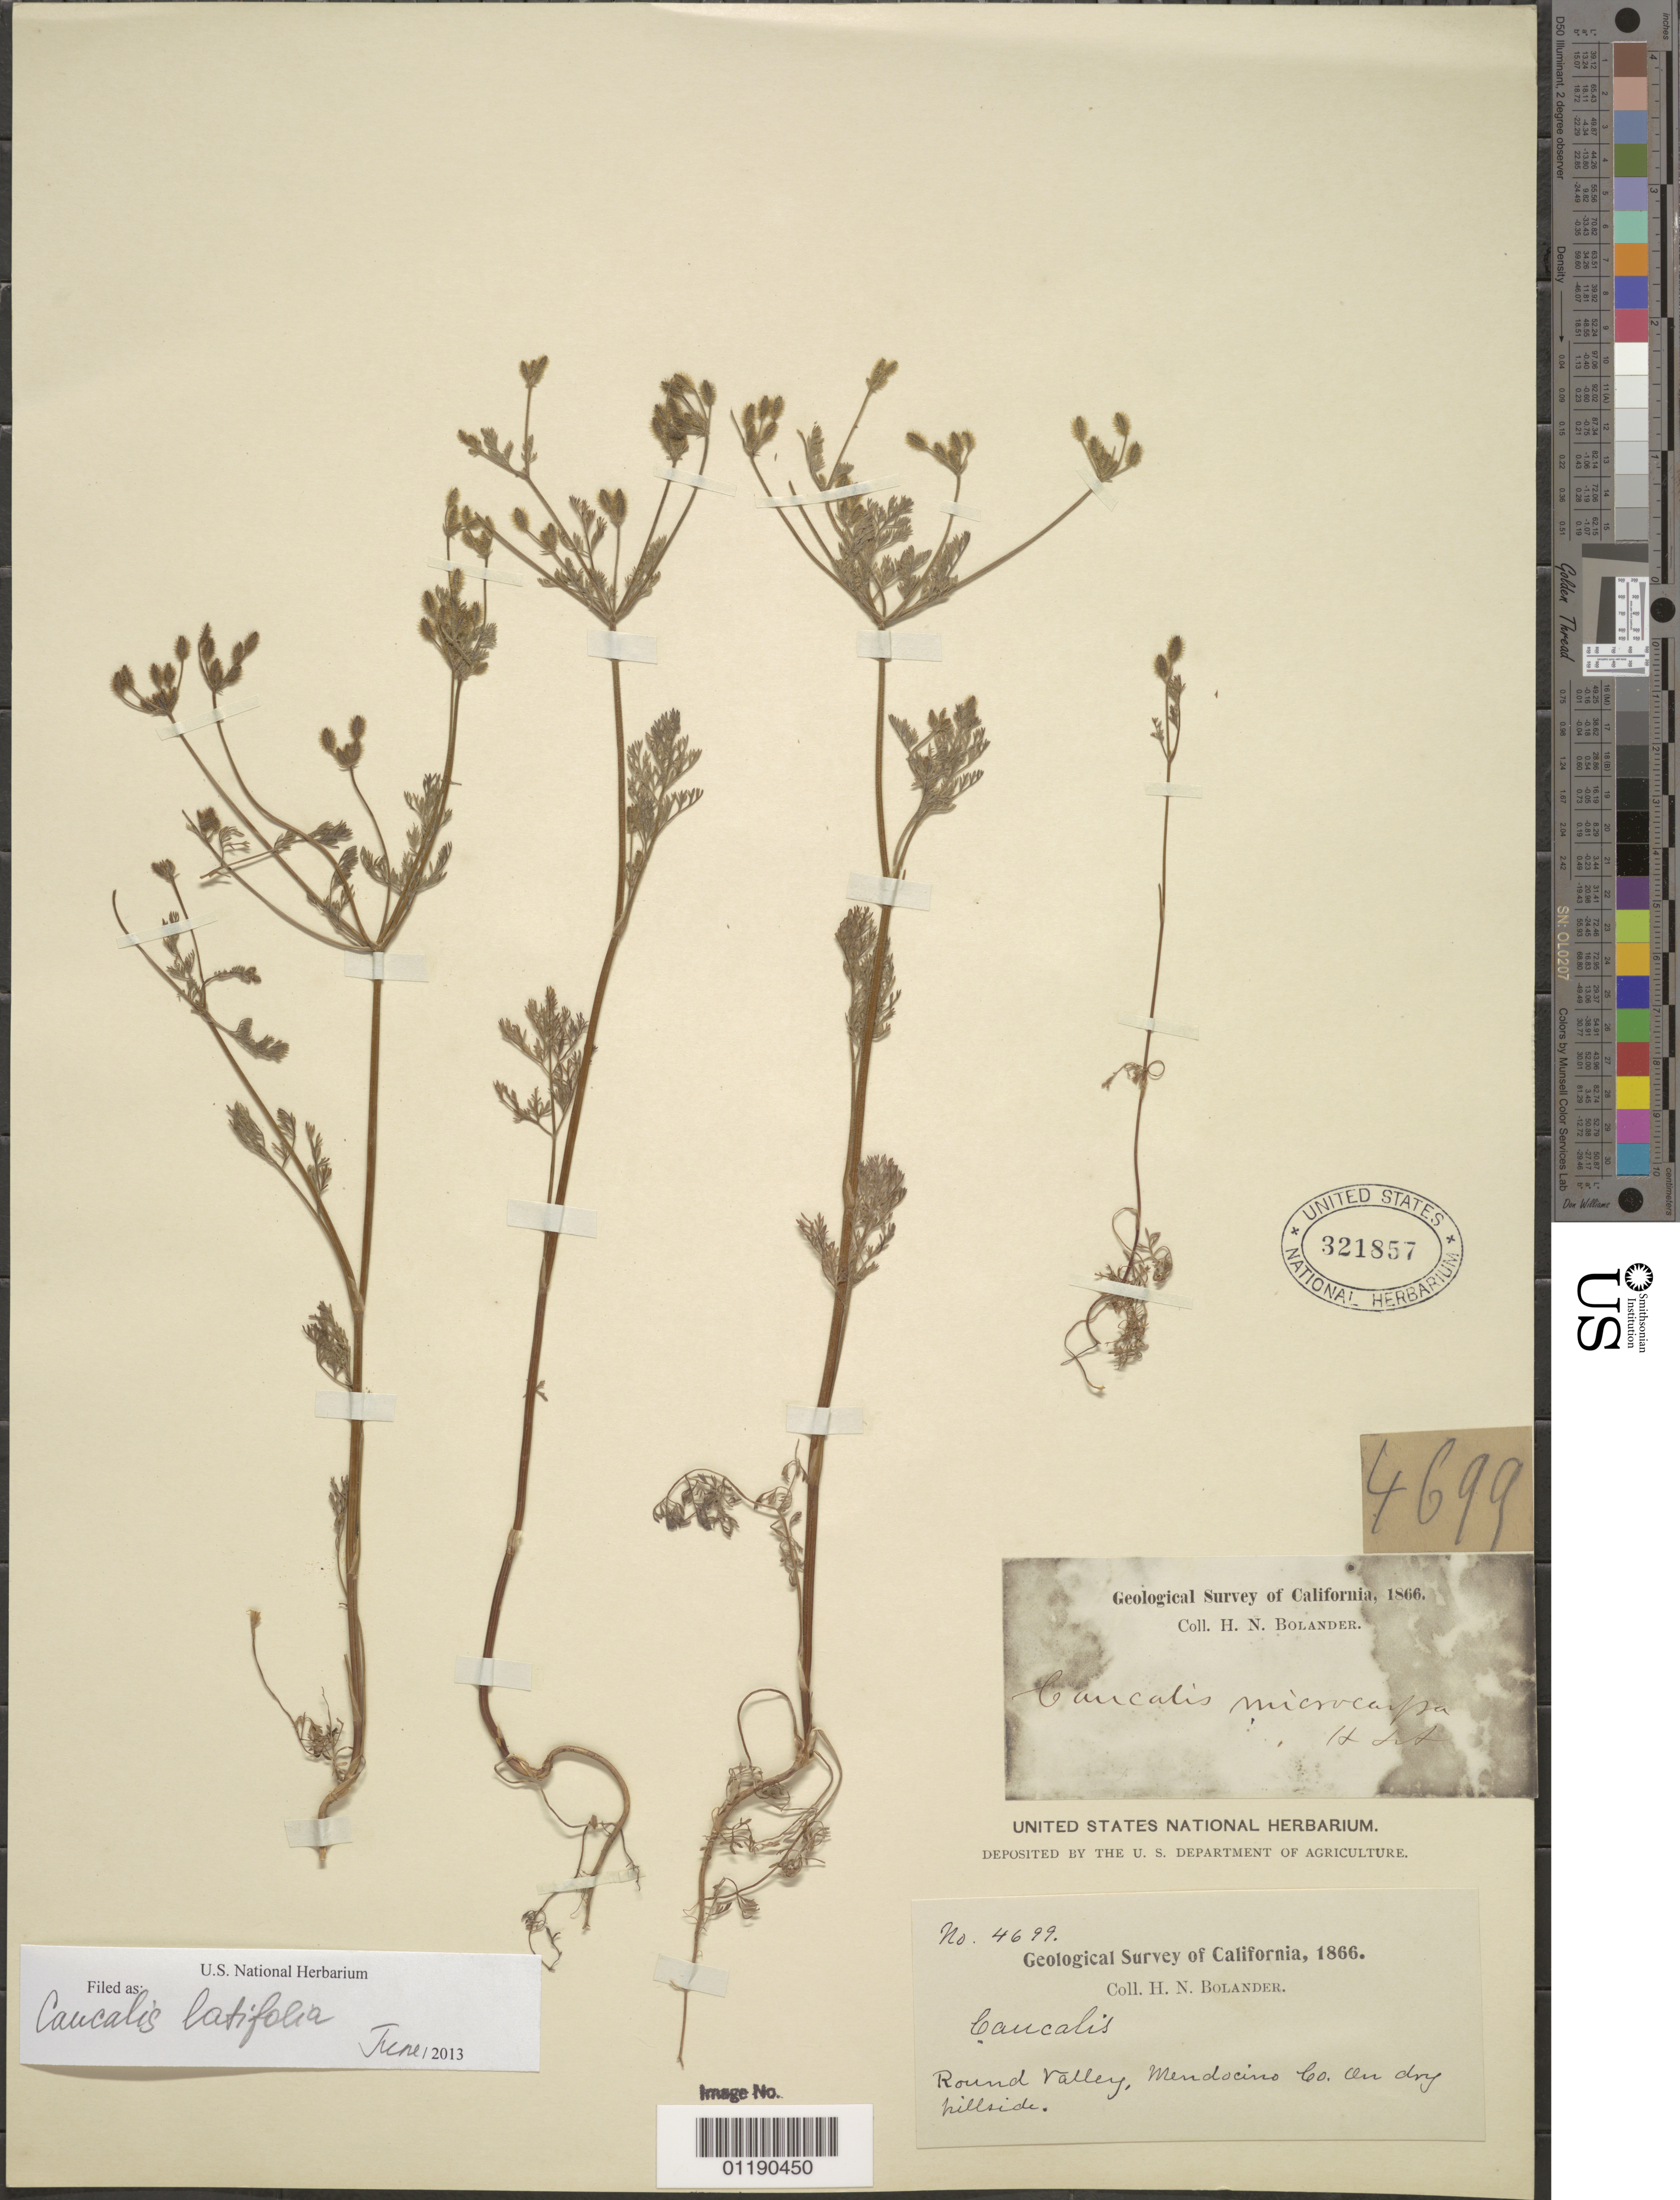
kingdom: Plantae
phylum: Tracheophyta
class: Magnoliopsida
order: Apiales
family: Apiaceae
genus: Caucalis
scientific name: Caucalis latifolia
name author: L.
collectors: H. Bolander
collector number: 4699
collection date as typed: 1866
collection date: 1866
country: United States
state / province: California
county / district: Mendocino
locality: Round Valley, on dry hillside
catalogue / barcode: US 321857